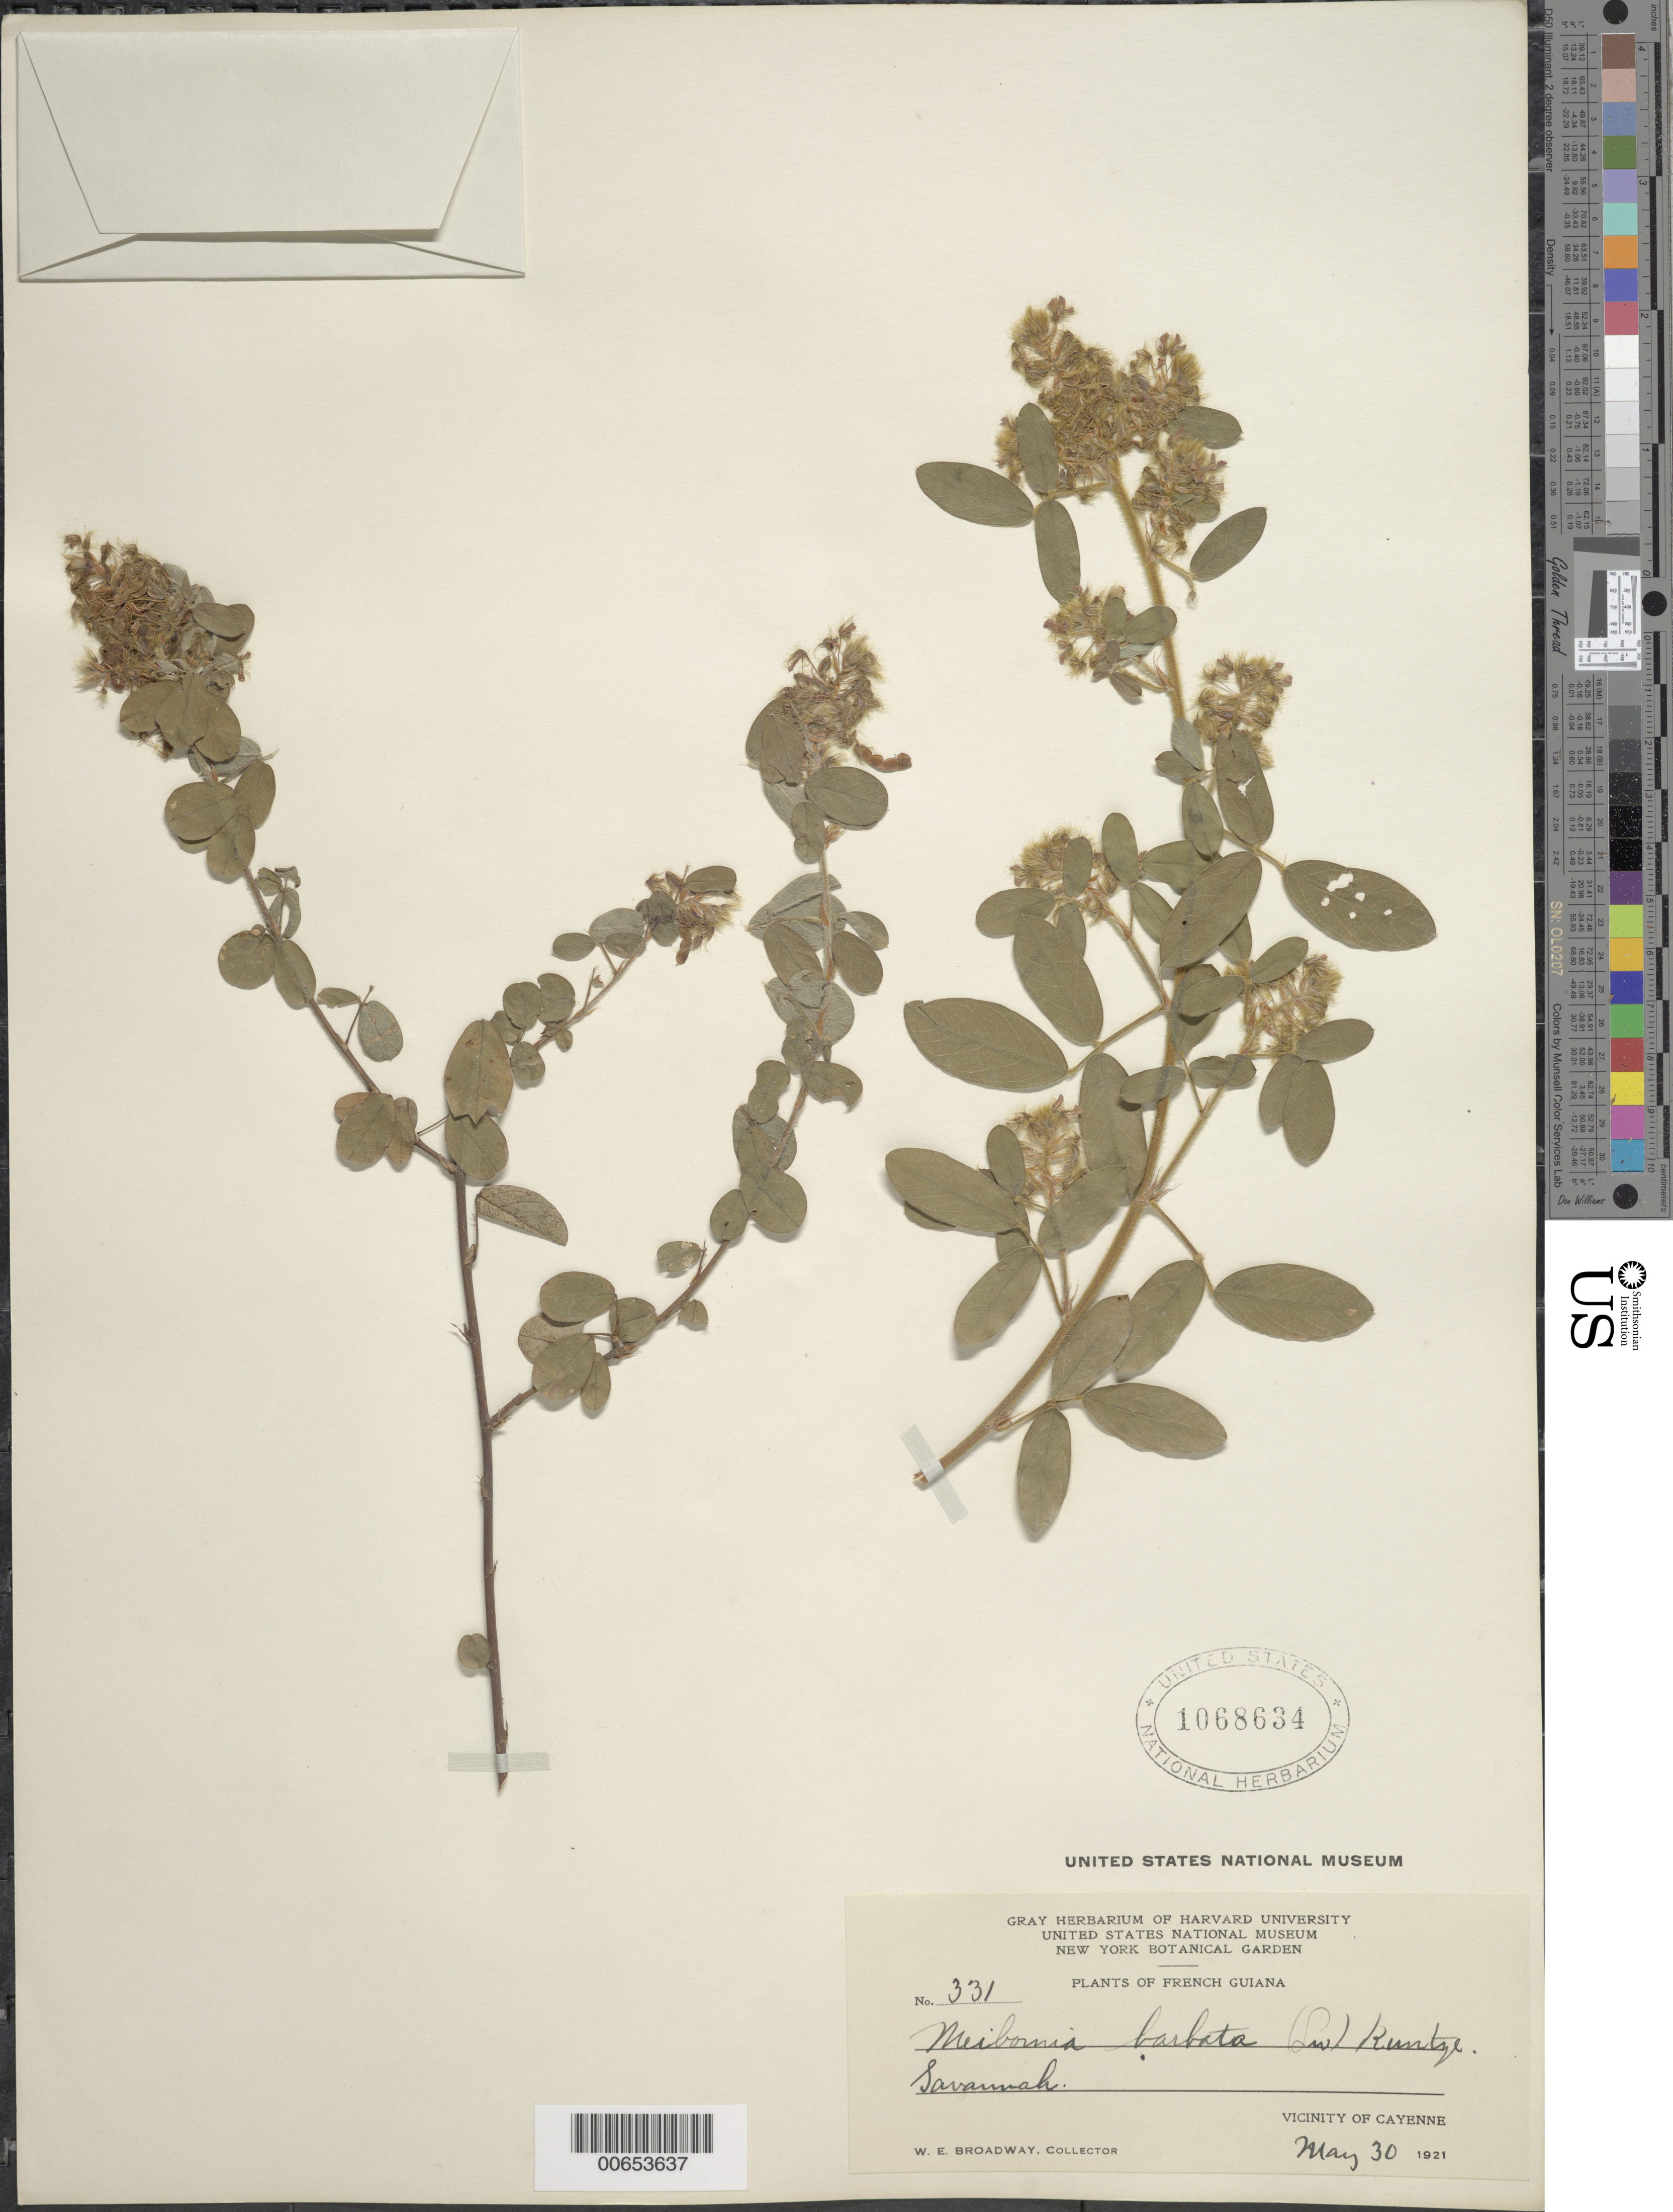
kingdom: Plantae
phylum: Tracheophyta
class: Magnoliopsida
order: Fabales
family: Fabaceae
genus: Grona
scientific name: Grona barbata var. barbata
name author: (L.) H. Ohashi & K. Ohashi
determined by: Strong, Mark T., (BOT), Smithsonian Institution - National Museum of Natural History (UNITED STATES)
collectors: W. E. Broadway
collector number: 331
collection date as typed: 30-May-21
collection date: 1921-05-30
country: French Guiana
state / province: Cayenne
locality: Cayenne, vic.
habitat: Savanna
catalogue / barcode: US 1068634